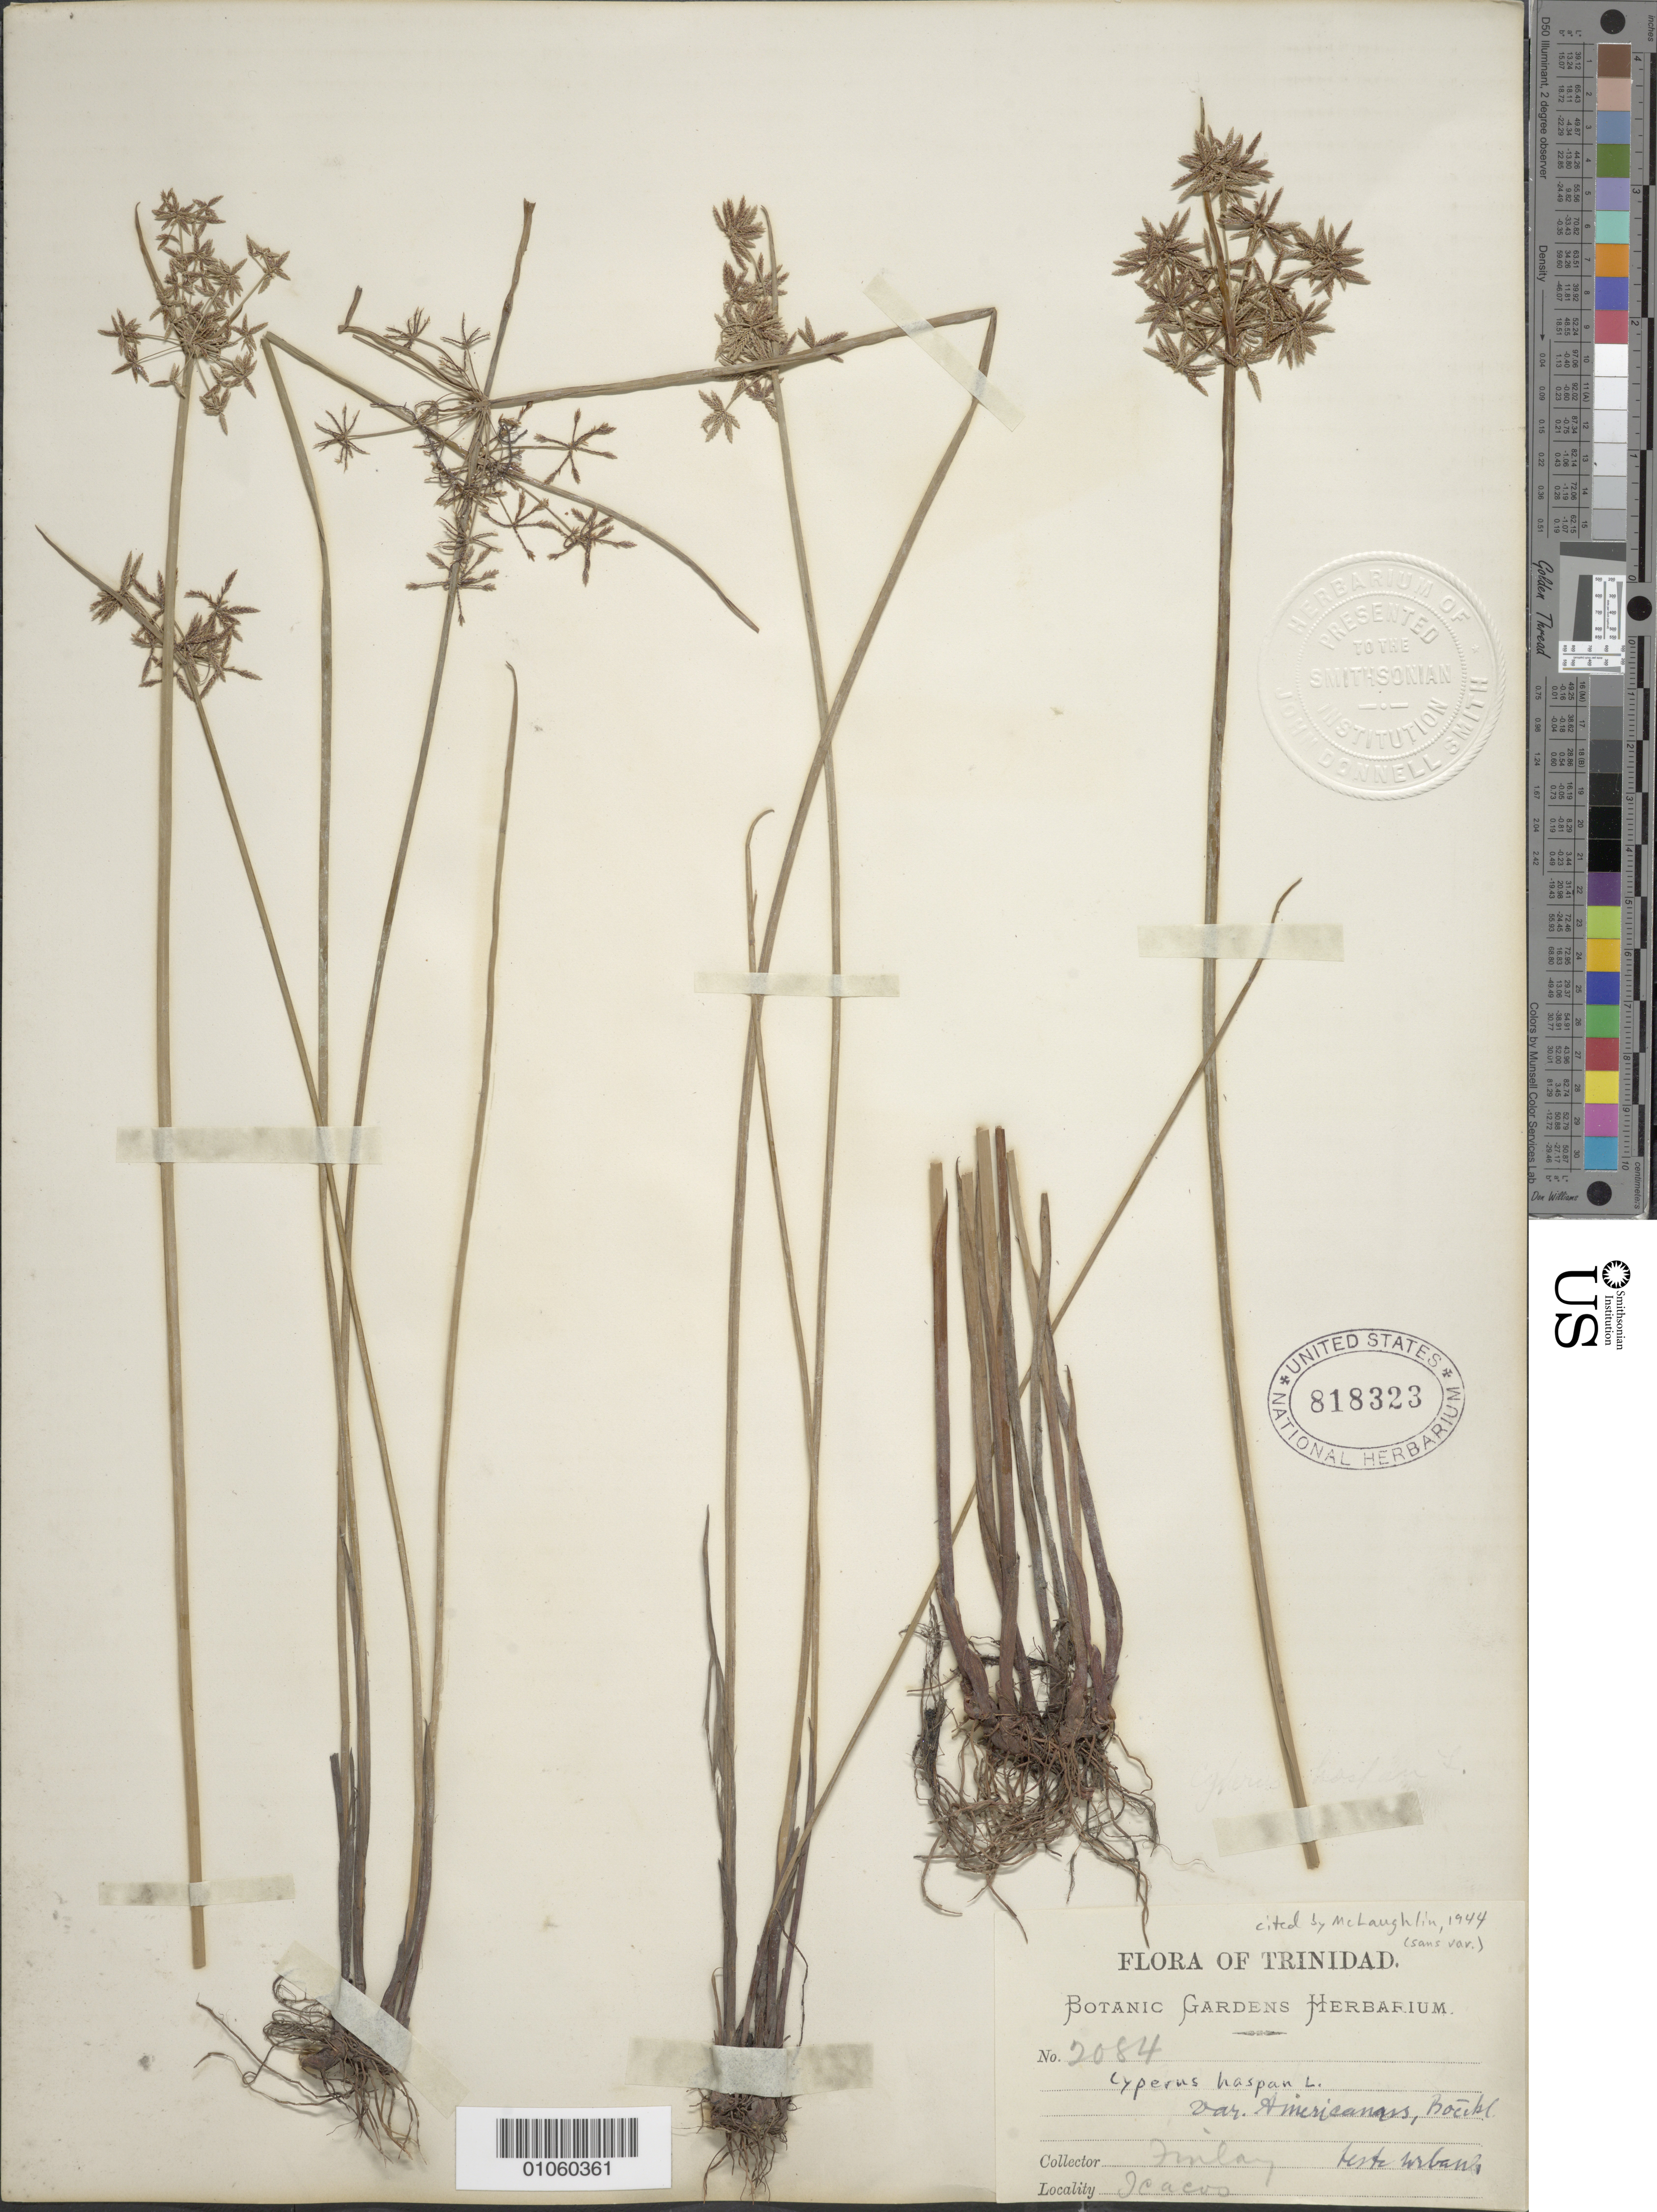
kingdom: Plantae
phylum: Tracheophyta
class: Liliopsida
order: Poales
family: Cyperaceae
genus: Cyperus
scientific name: Cyperus haspan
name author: L.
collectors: -. Finlay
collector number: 2084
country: Trinidad and Tobago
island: Trinidad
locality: Icacos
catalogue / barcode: US 818323